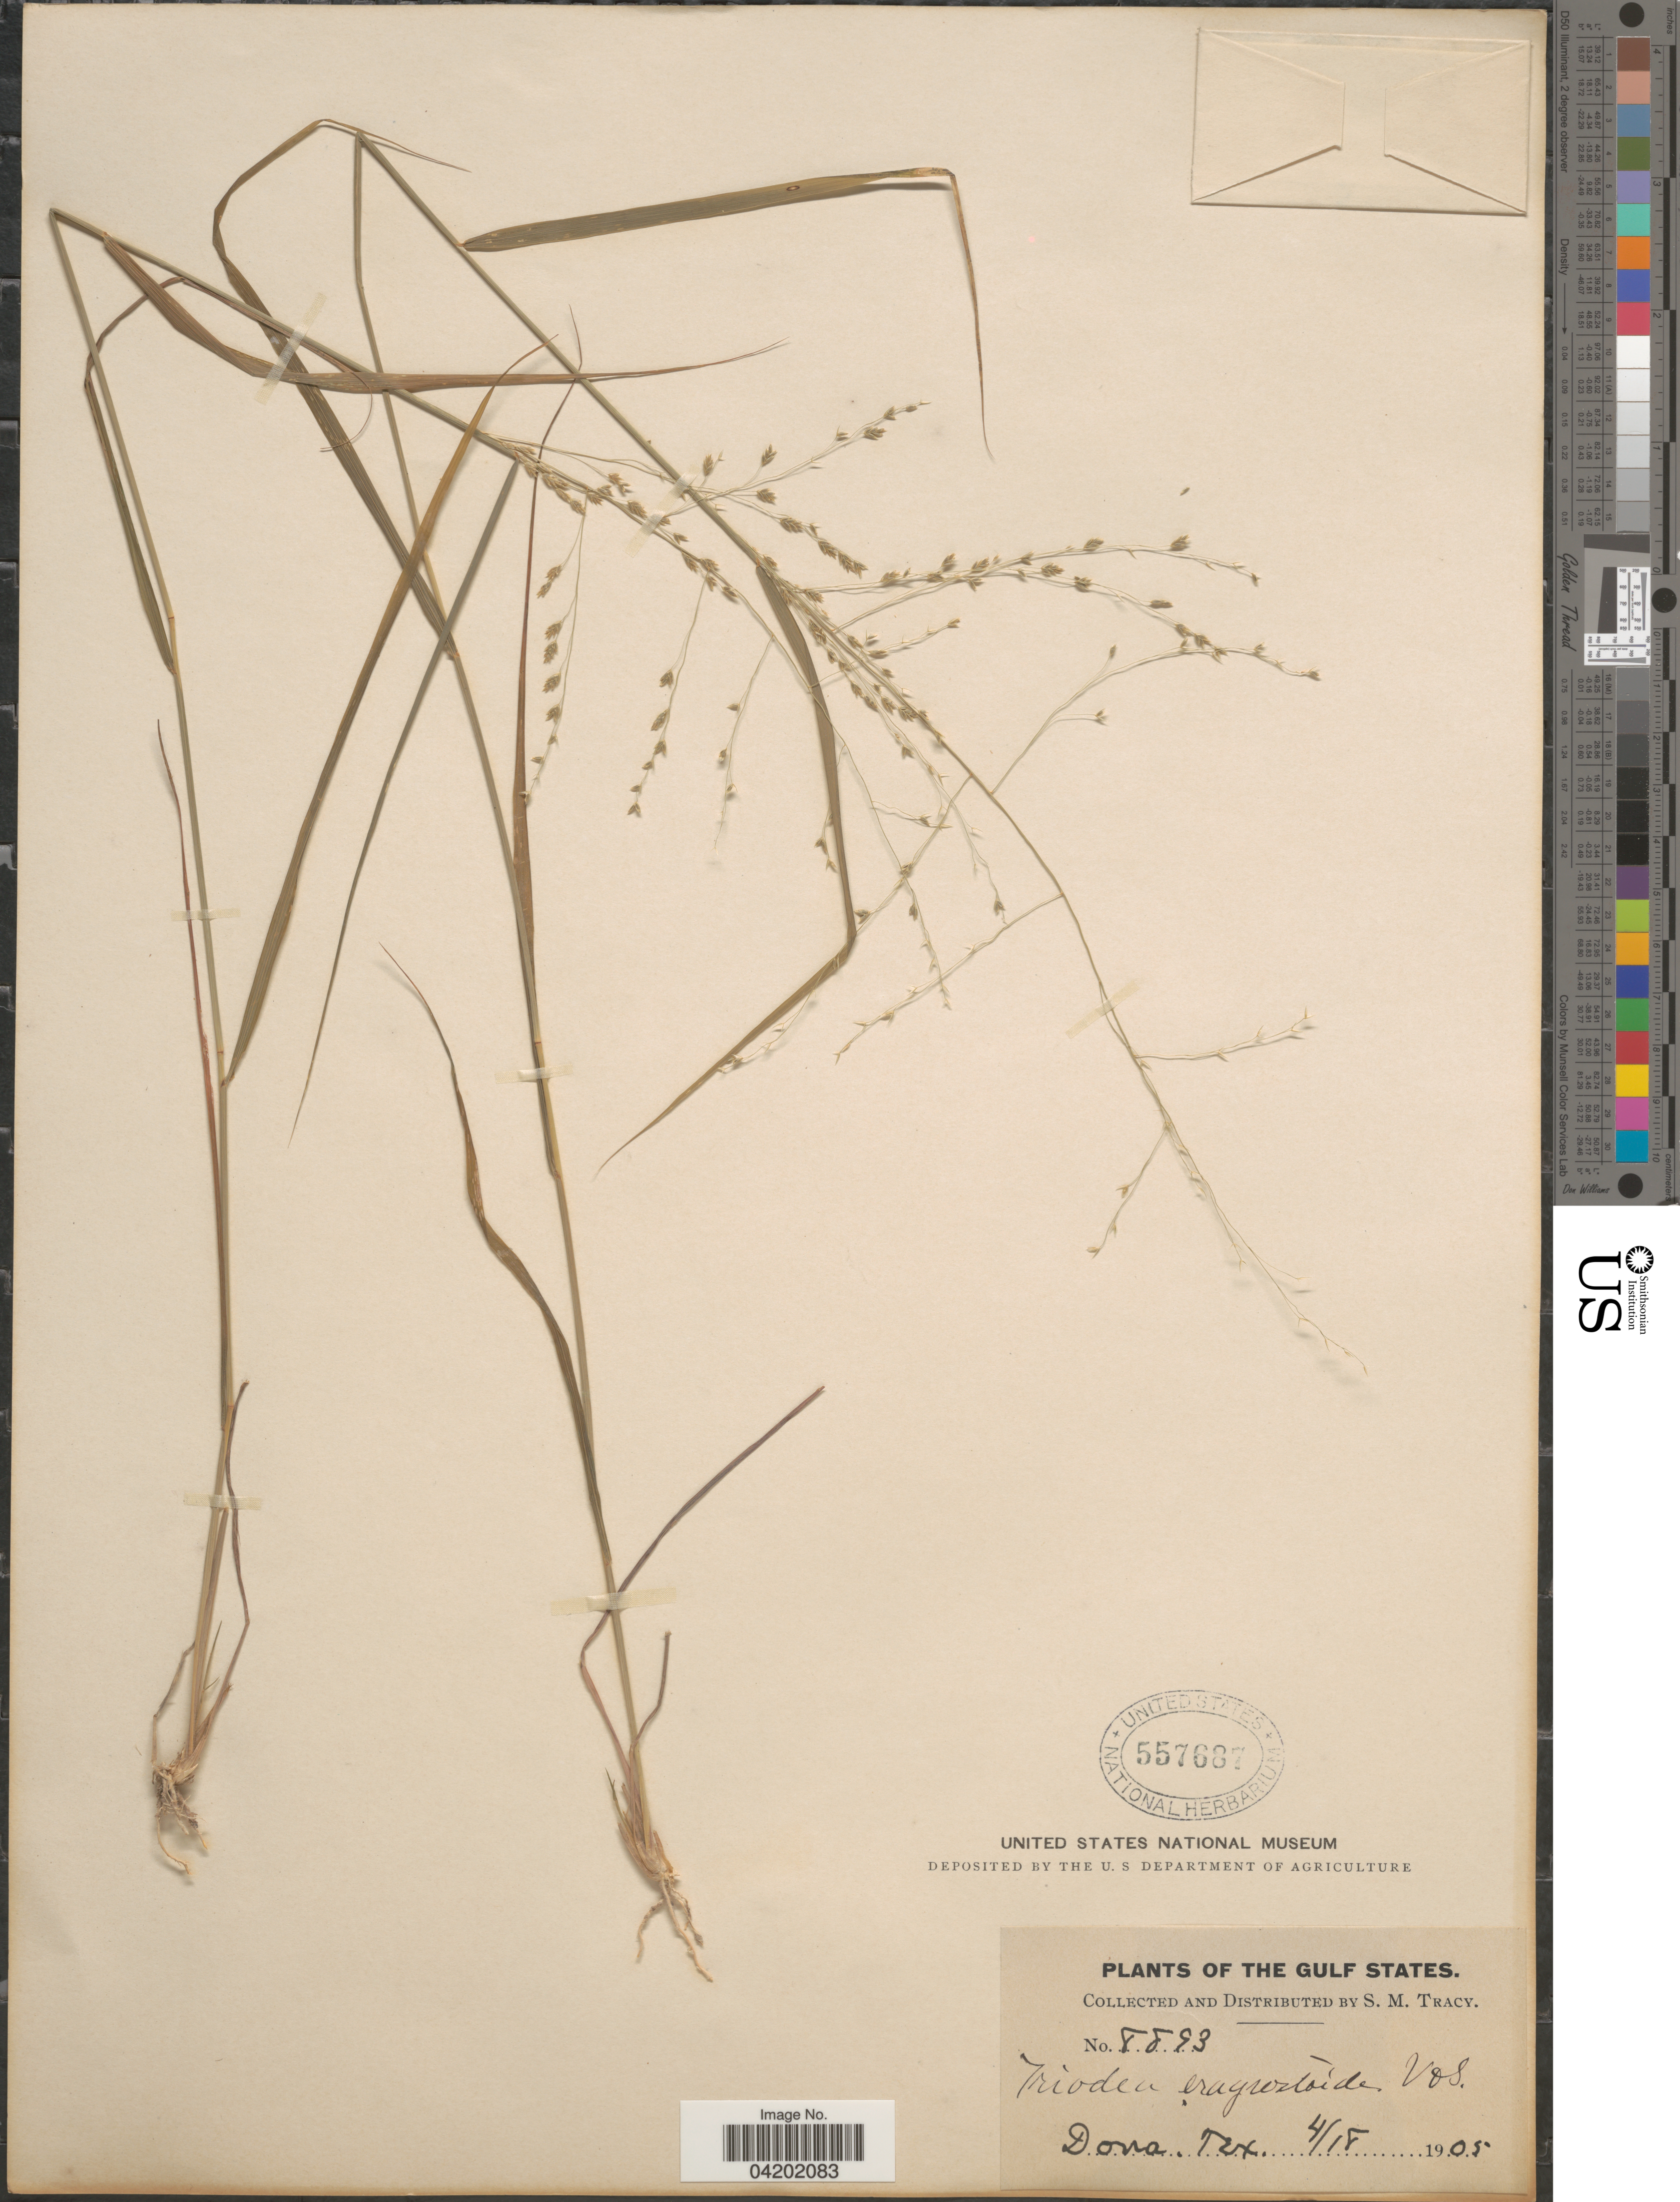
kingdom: Plantae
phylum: Tracheophyta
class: Liliopsida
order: Poales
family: Poaceae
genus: Triplasiella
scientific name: Triplasiella eragrostoides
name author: (Vasey & Scribn.) P.M. Peterson & Romasch.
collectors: S. M. Tracy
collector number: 8893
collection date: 1905-04-18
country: United States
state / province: Texas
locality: Gulf States. Dona.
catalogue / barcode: US 557687